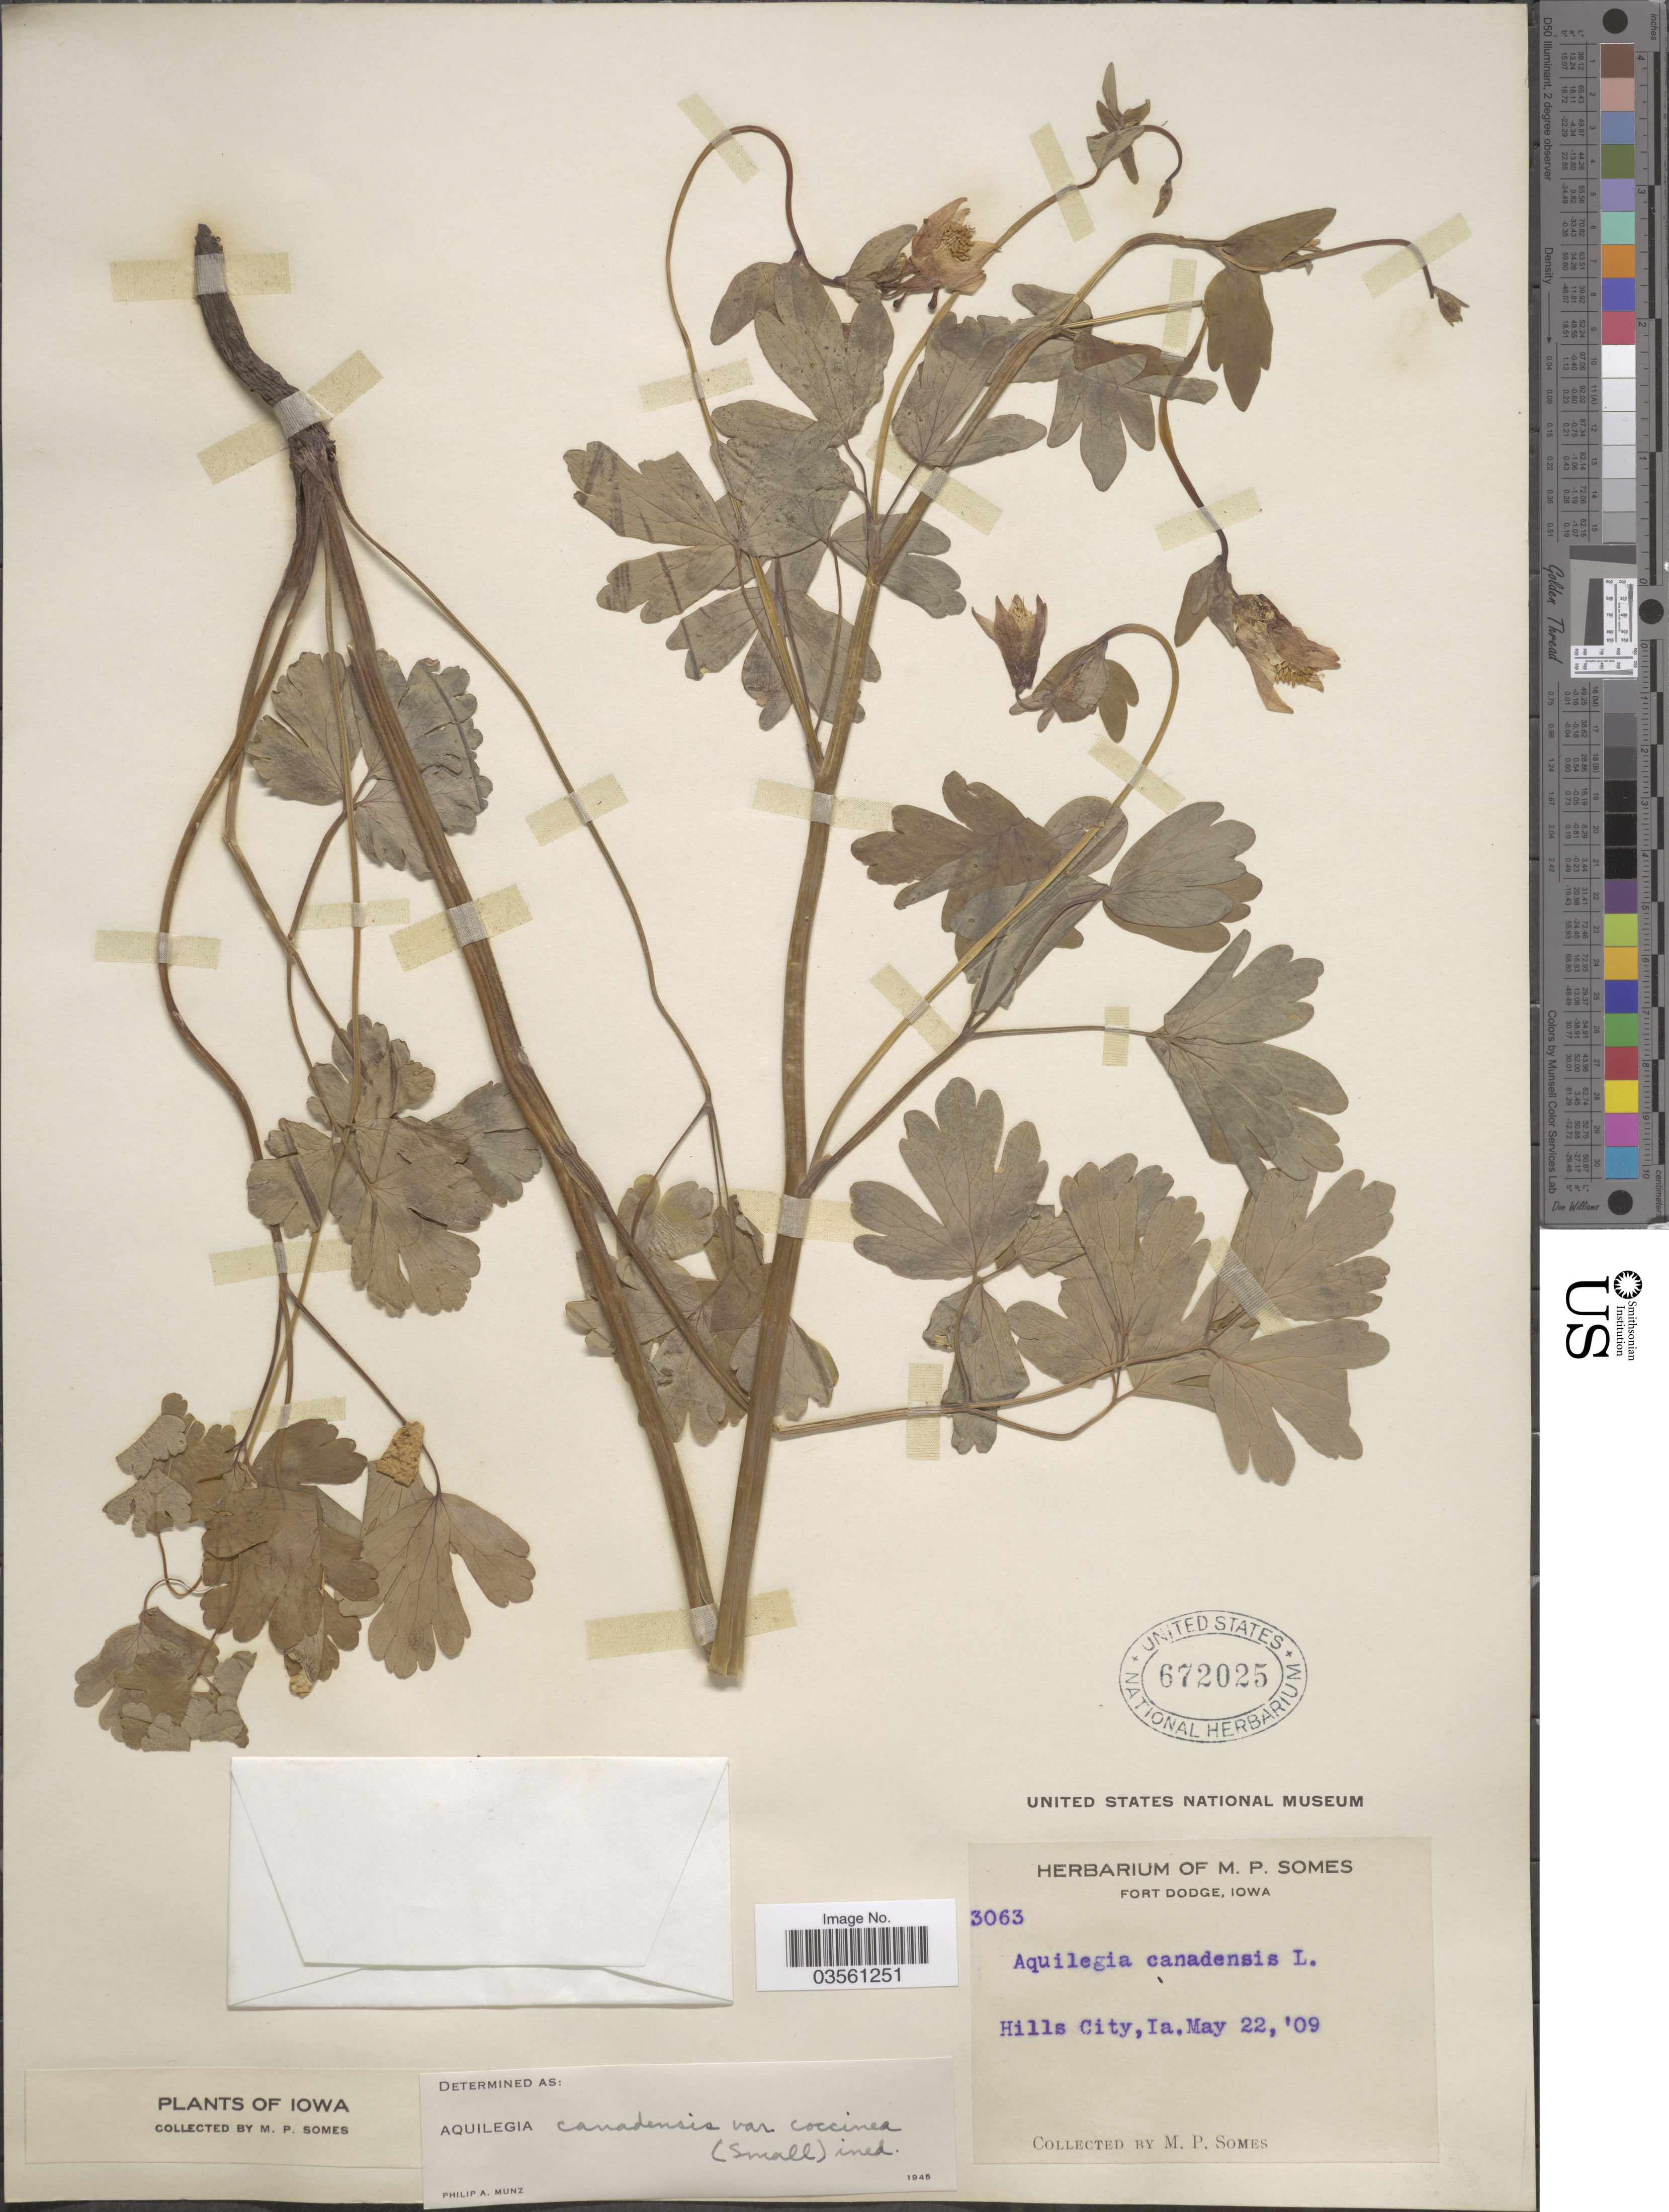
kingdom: Plantae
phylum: Tracheophyta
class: Magnoliopsida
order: Ranunculales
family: Ranunculaceae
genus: Aquilegia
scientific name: Aquilegia canadensis var. coccinea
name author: (Small) Munz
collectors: M. Somes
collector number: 3063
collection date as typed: Transcribed d/m/y: 22/5/9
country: United States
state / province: Iowa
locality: Hills City.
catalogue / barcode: US 672025